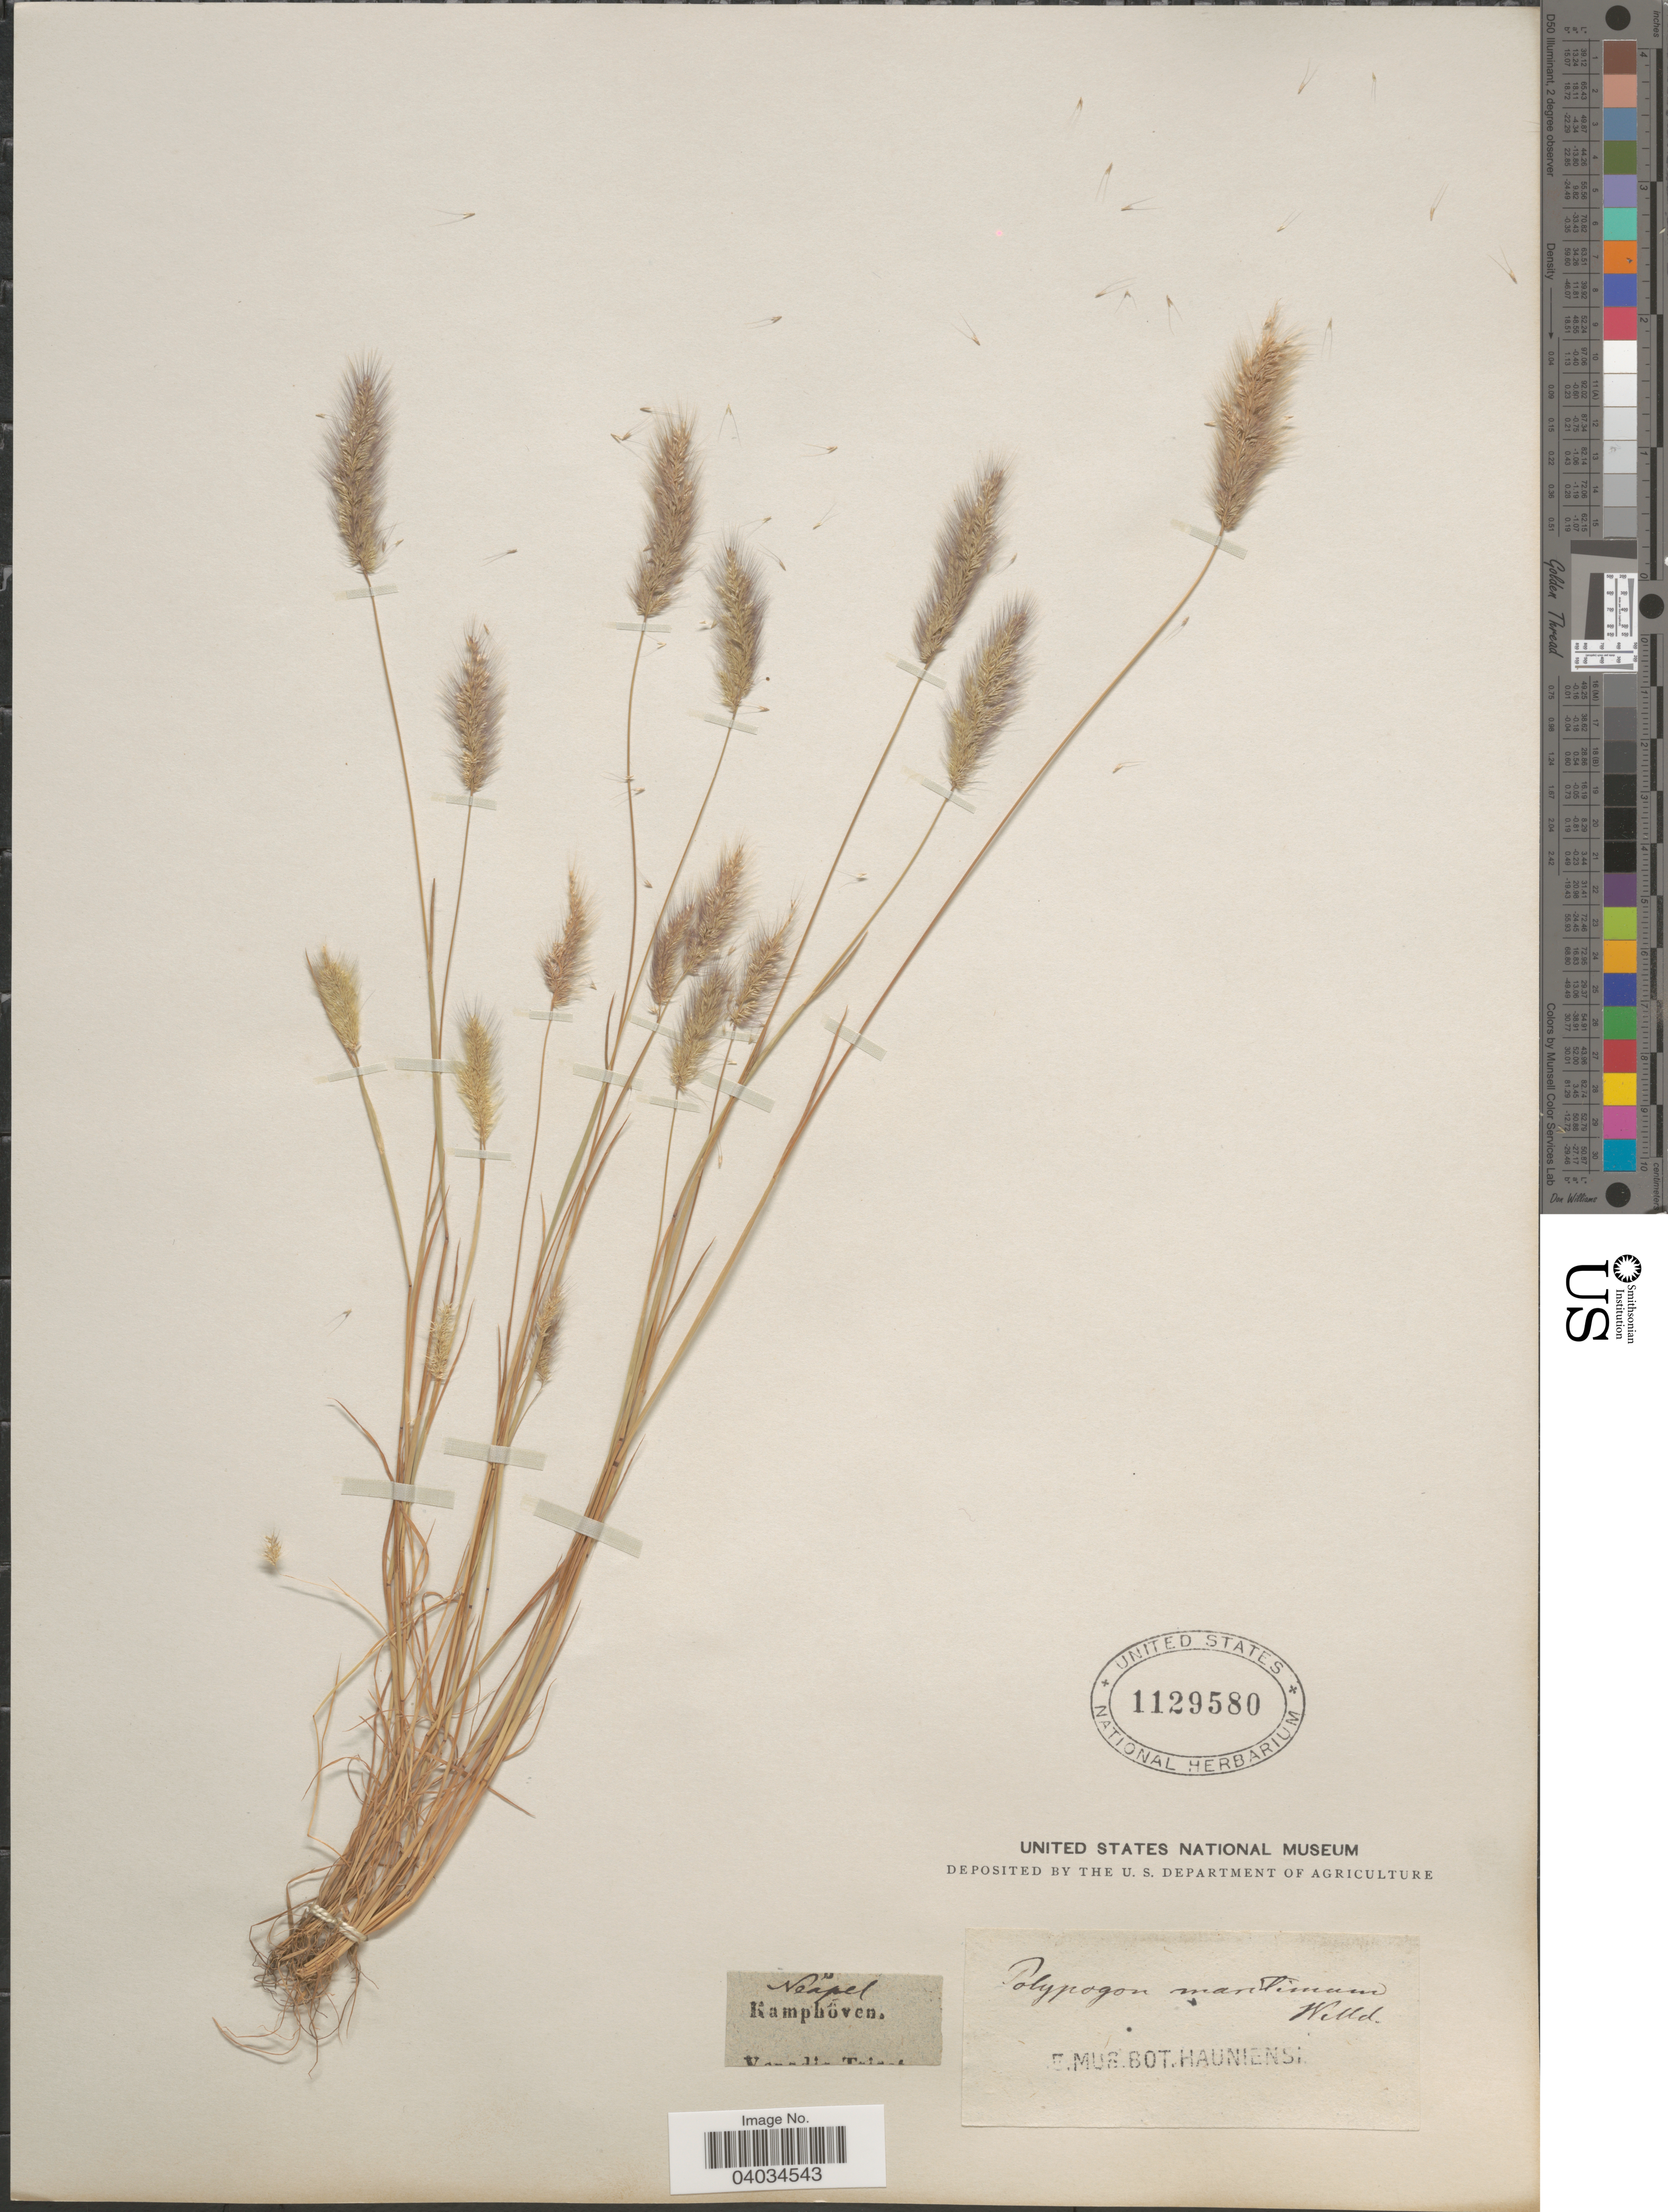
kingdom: Plantae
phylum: Tracheophyta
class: Liliopsida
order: Poales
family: Poaceae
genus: Polypogon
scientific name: Polypogon maritimus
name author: Willd.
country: Italy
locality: Neapel, Kamphöven.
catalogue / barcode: US 1129580